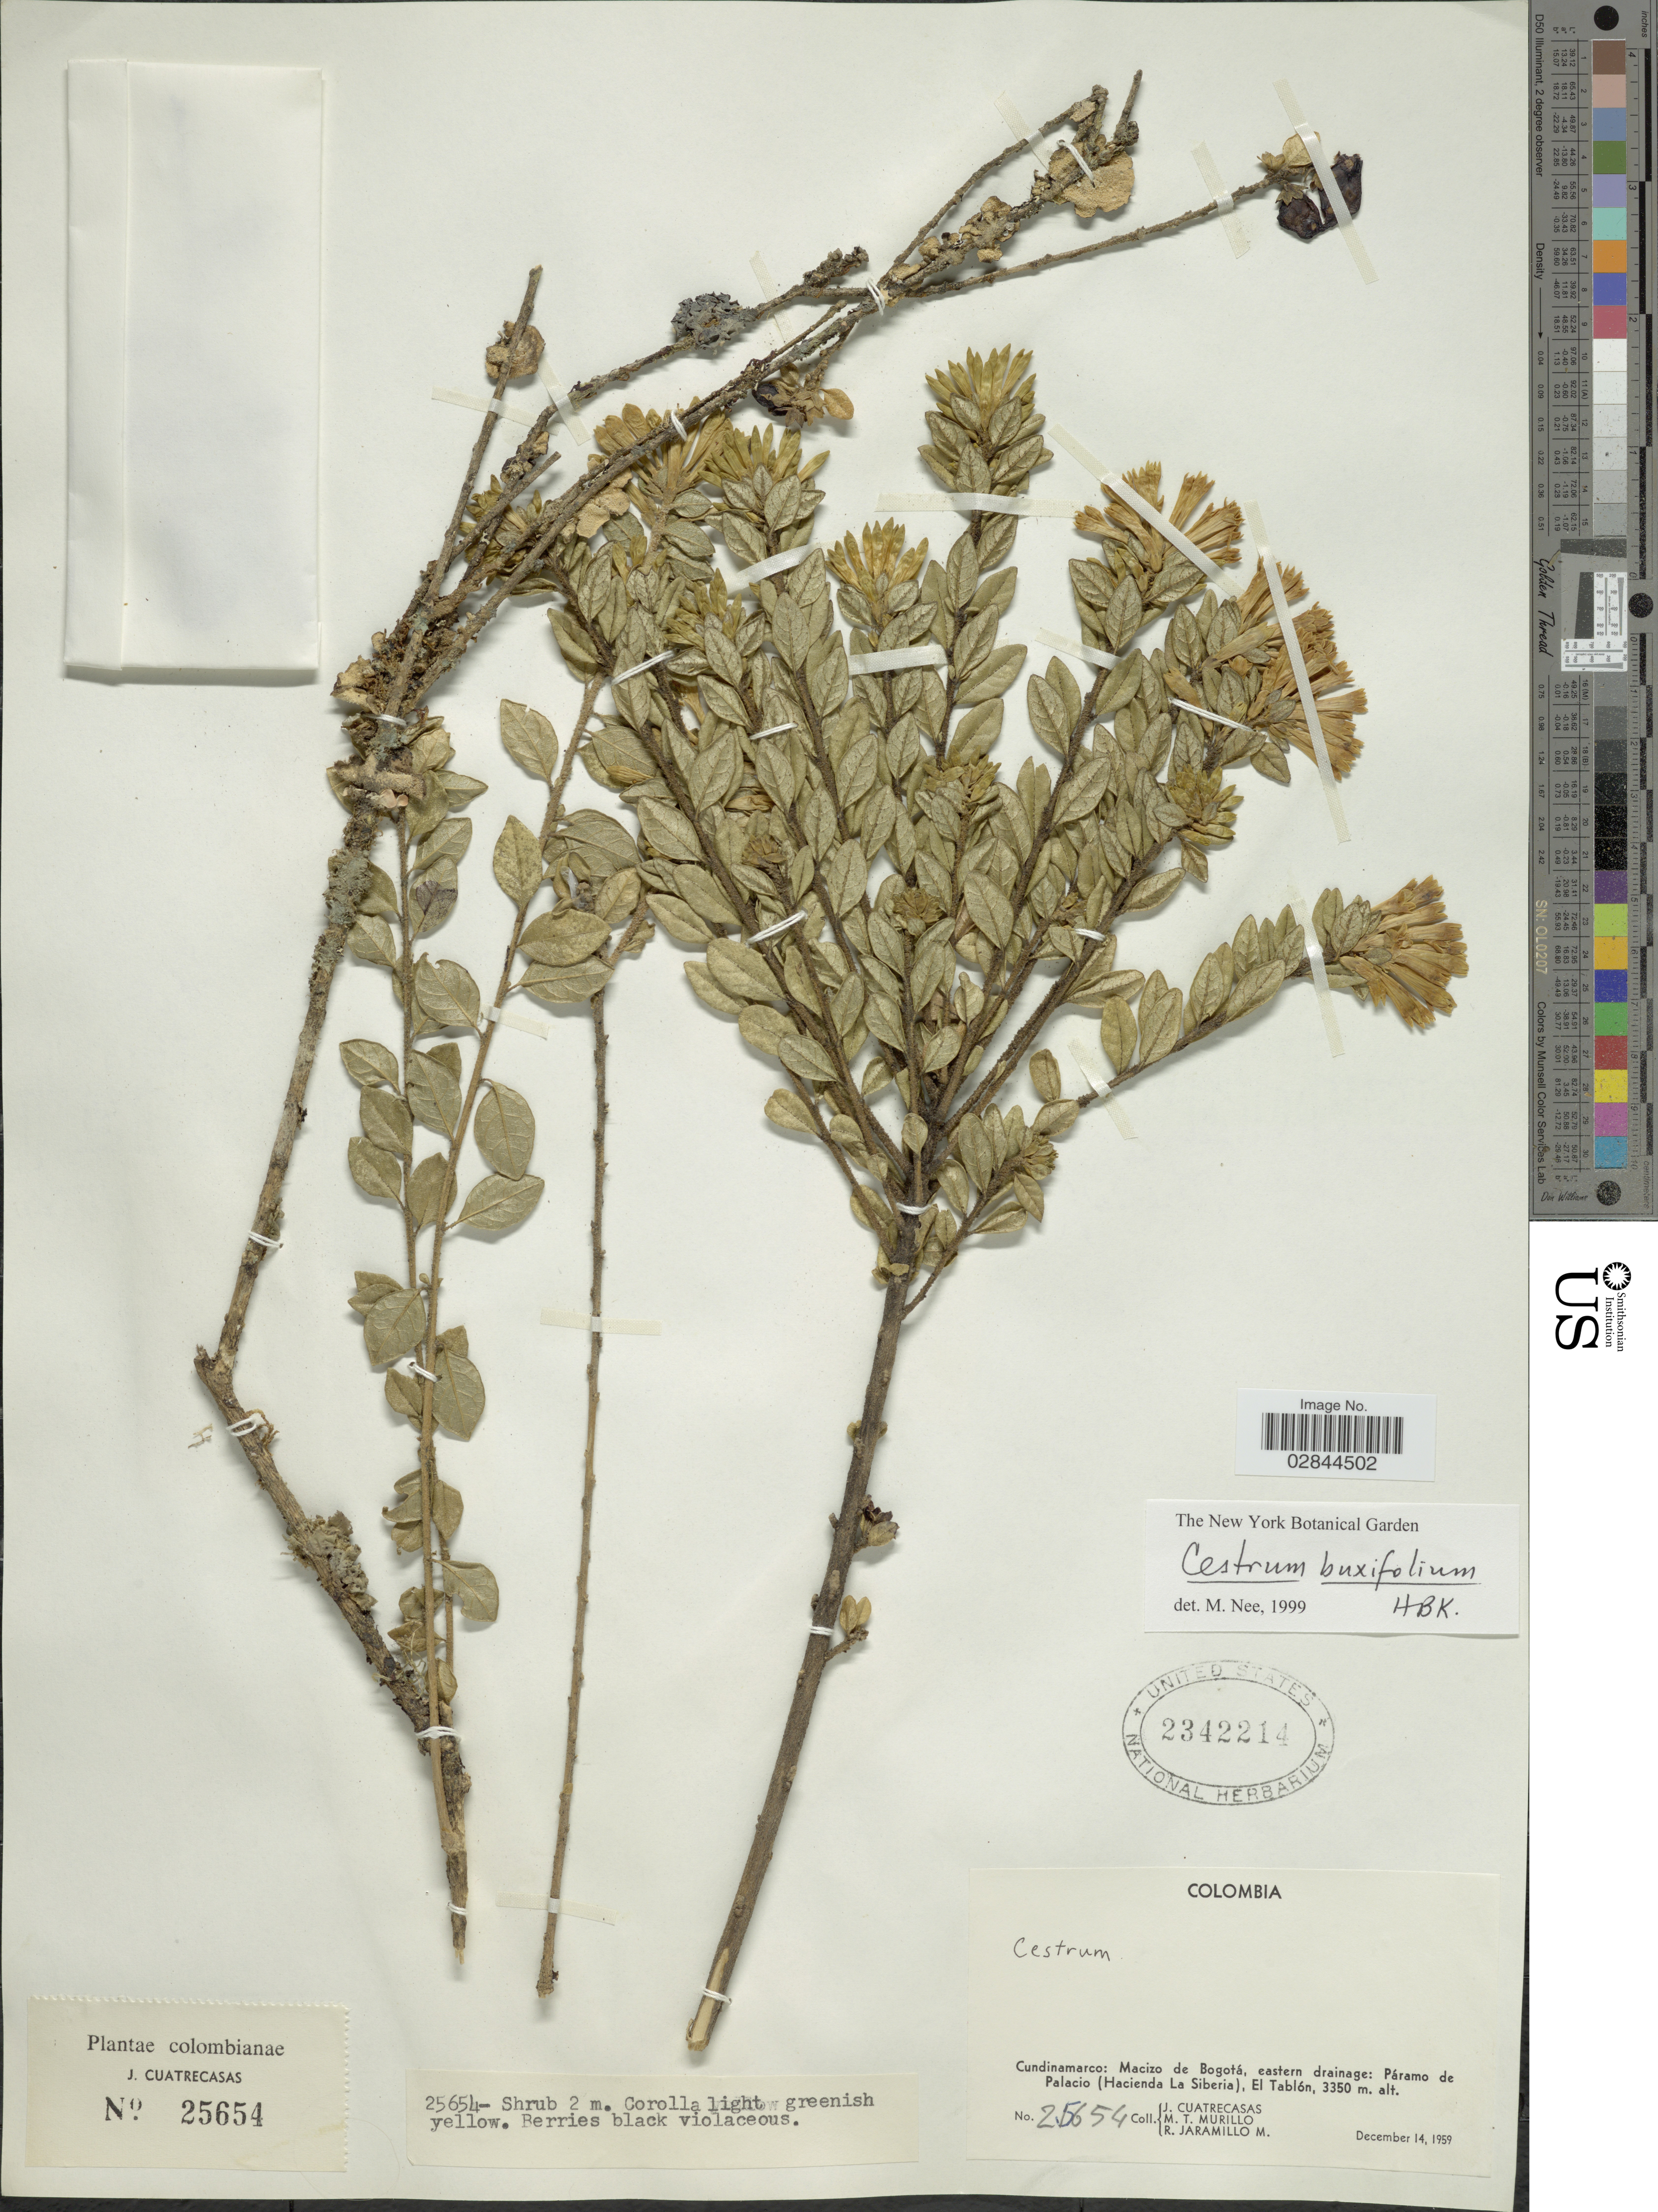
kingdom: Plantae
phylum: Tracheophyta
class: Magnoliopsida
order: Solanales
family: Solanaceae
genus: Cestrum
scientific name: Cestrum buxifolium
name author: Kunth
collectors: J. Cuatrecasas, M. Murillo & R. Jaramillo M.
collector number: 25654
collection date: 1959-12-14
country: Colombia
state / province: Cundinamarca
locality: Macizo de Bogotá, eastern drainage: Páramo de Palacio (Hacienda La Siberia), El Tablón.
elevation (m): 3350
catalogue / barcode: US 2342214